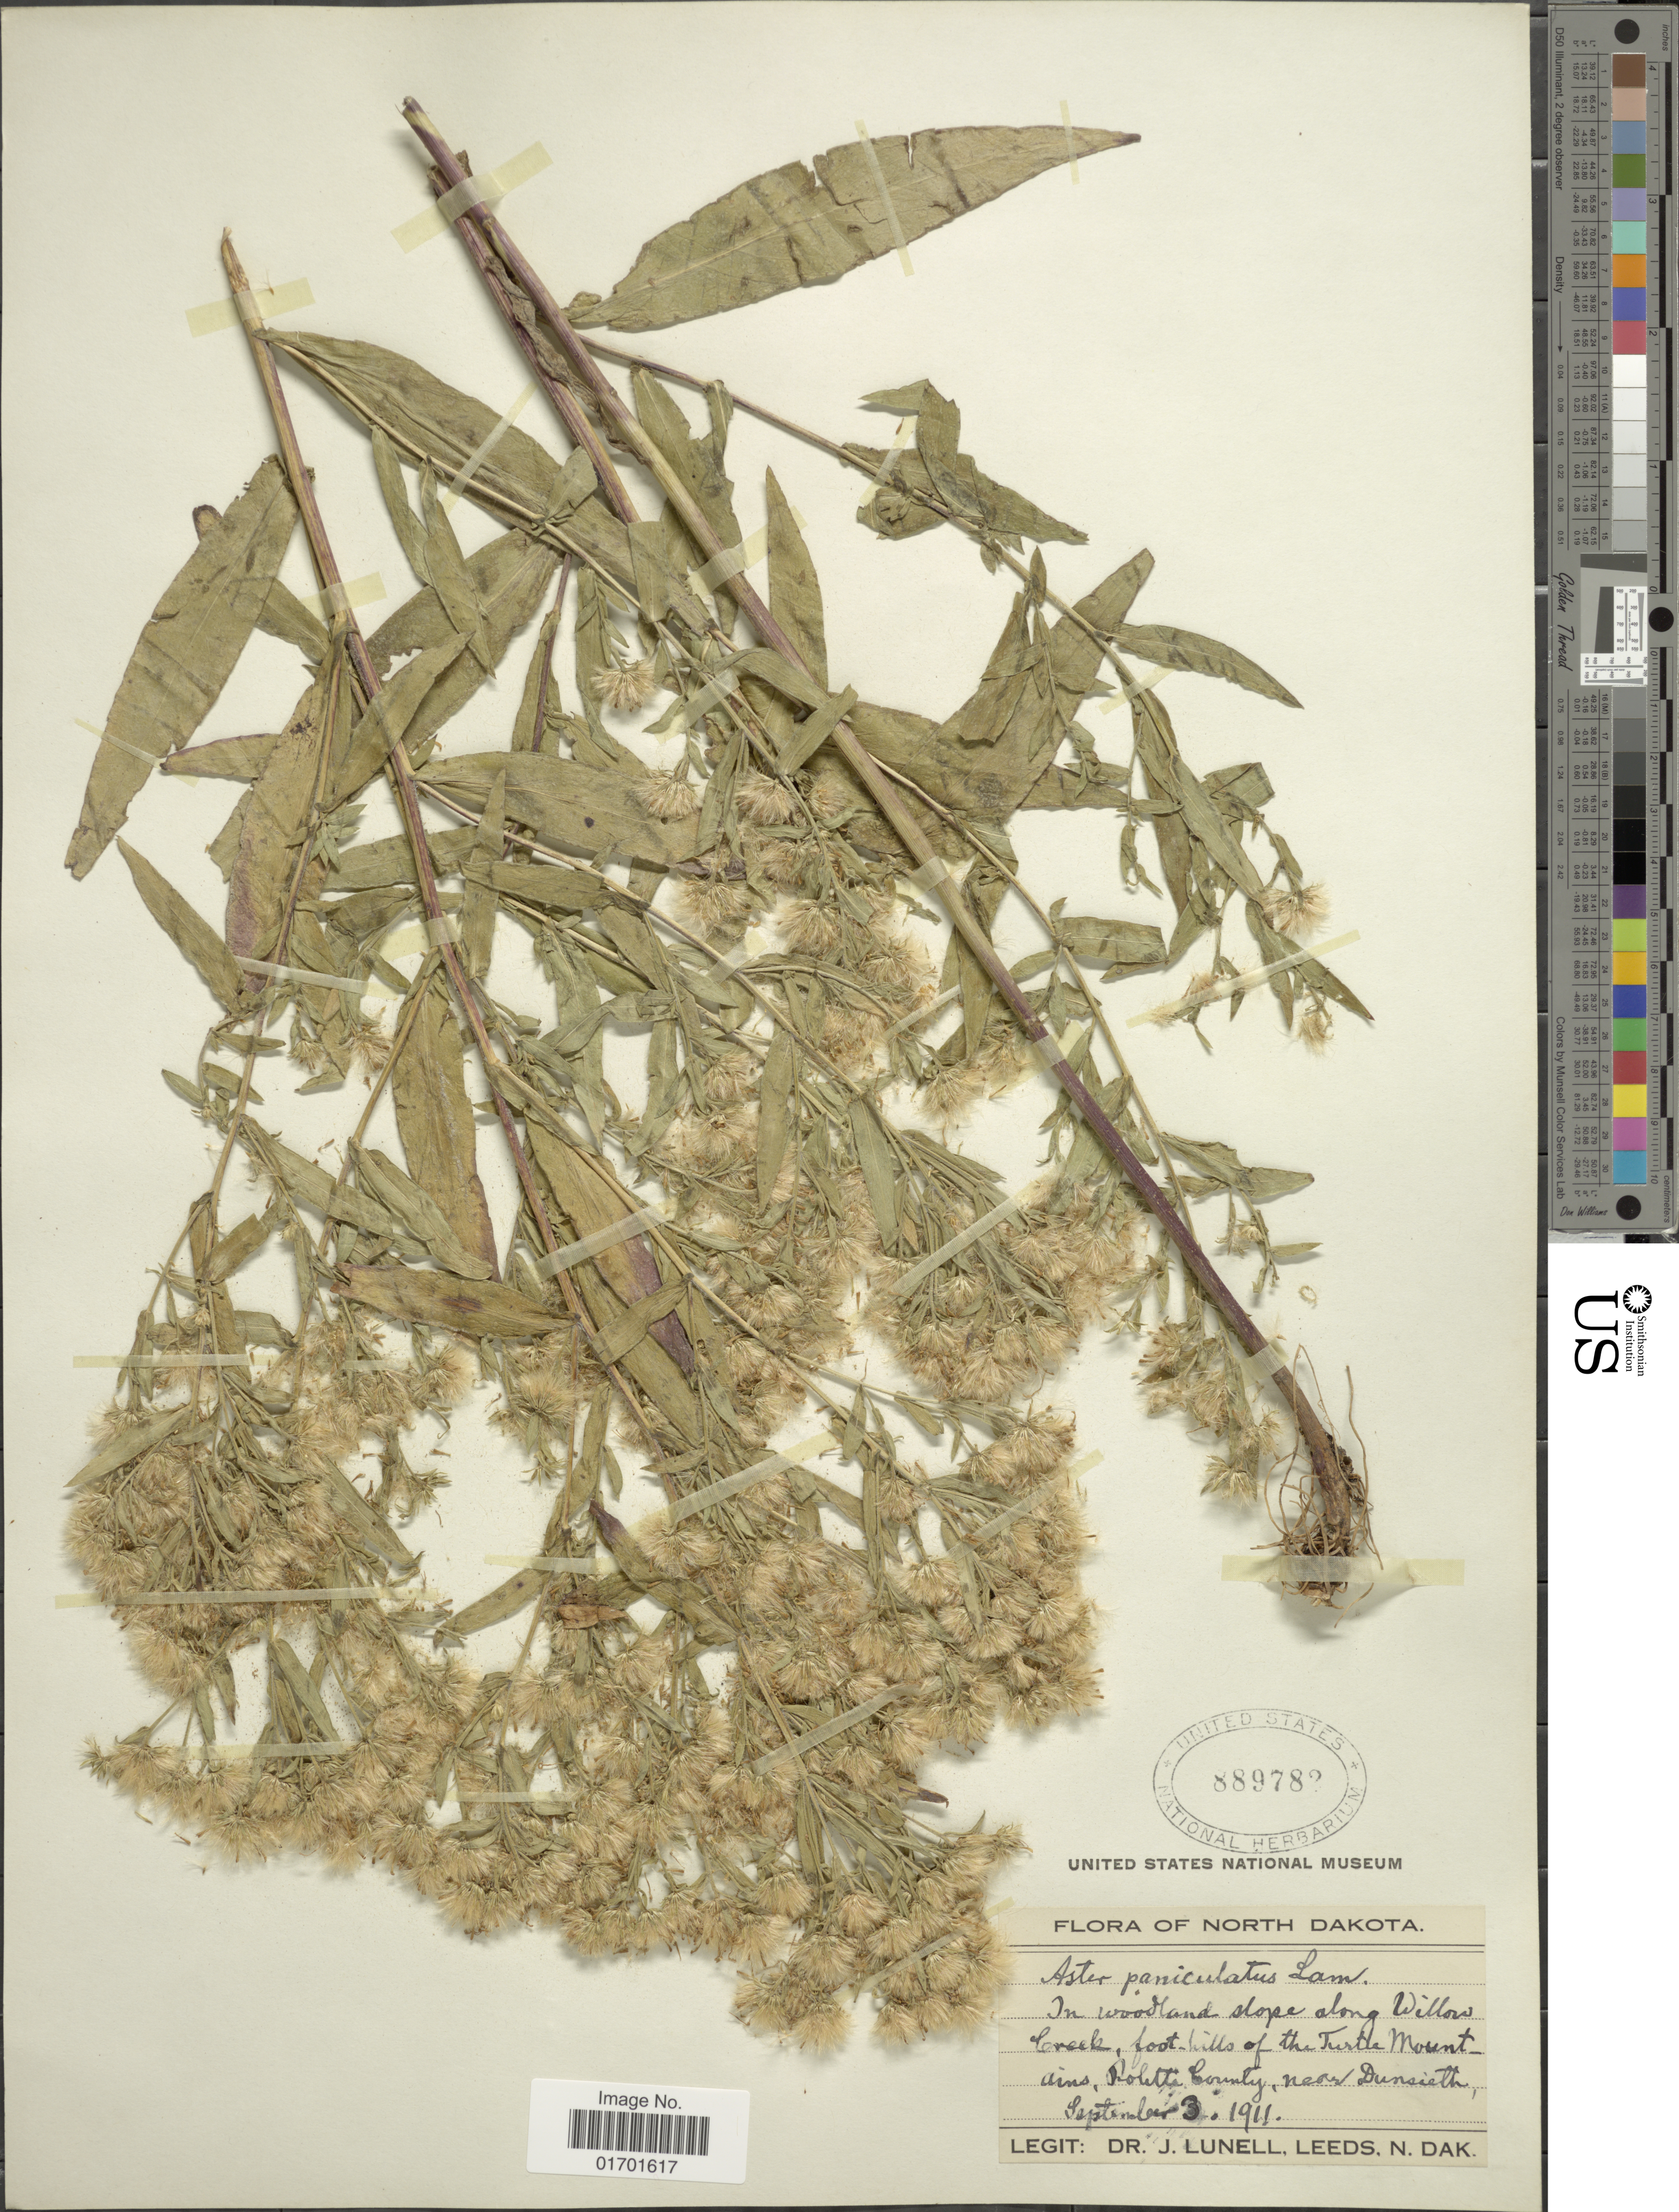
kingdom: Plantae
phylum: Tracheophyta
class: Magnoliopsida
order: Asterales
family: Asteraceae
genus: Symphyotrichum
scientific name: Symphyotrichum lanceolatum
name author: (Willd.) G.L. Nesom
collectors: J. Lunell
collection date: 1911-09-03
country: United States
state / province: North Dakota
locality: Along Willow Creek, foothills of the Turtle Mountains, Rolette County, near Dunsieth.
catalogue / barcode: US 889782